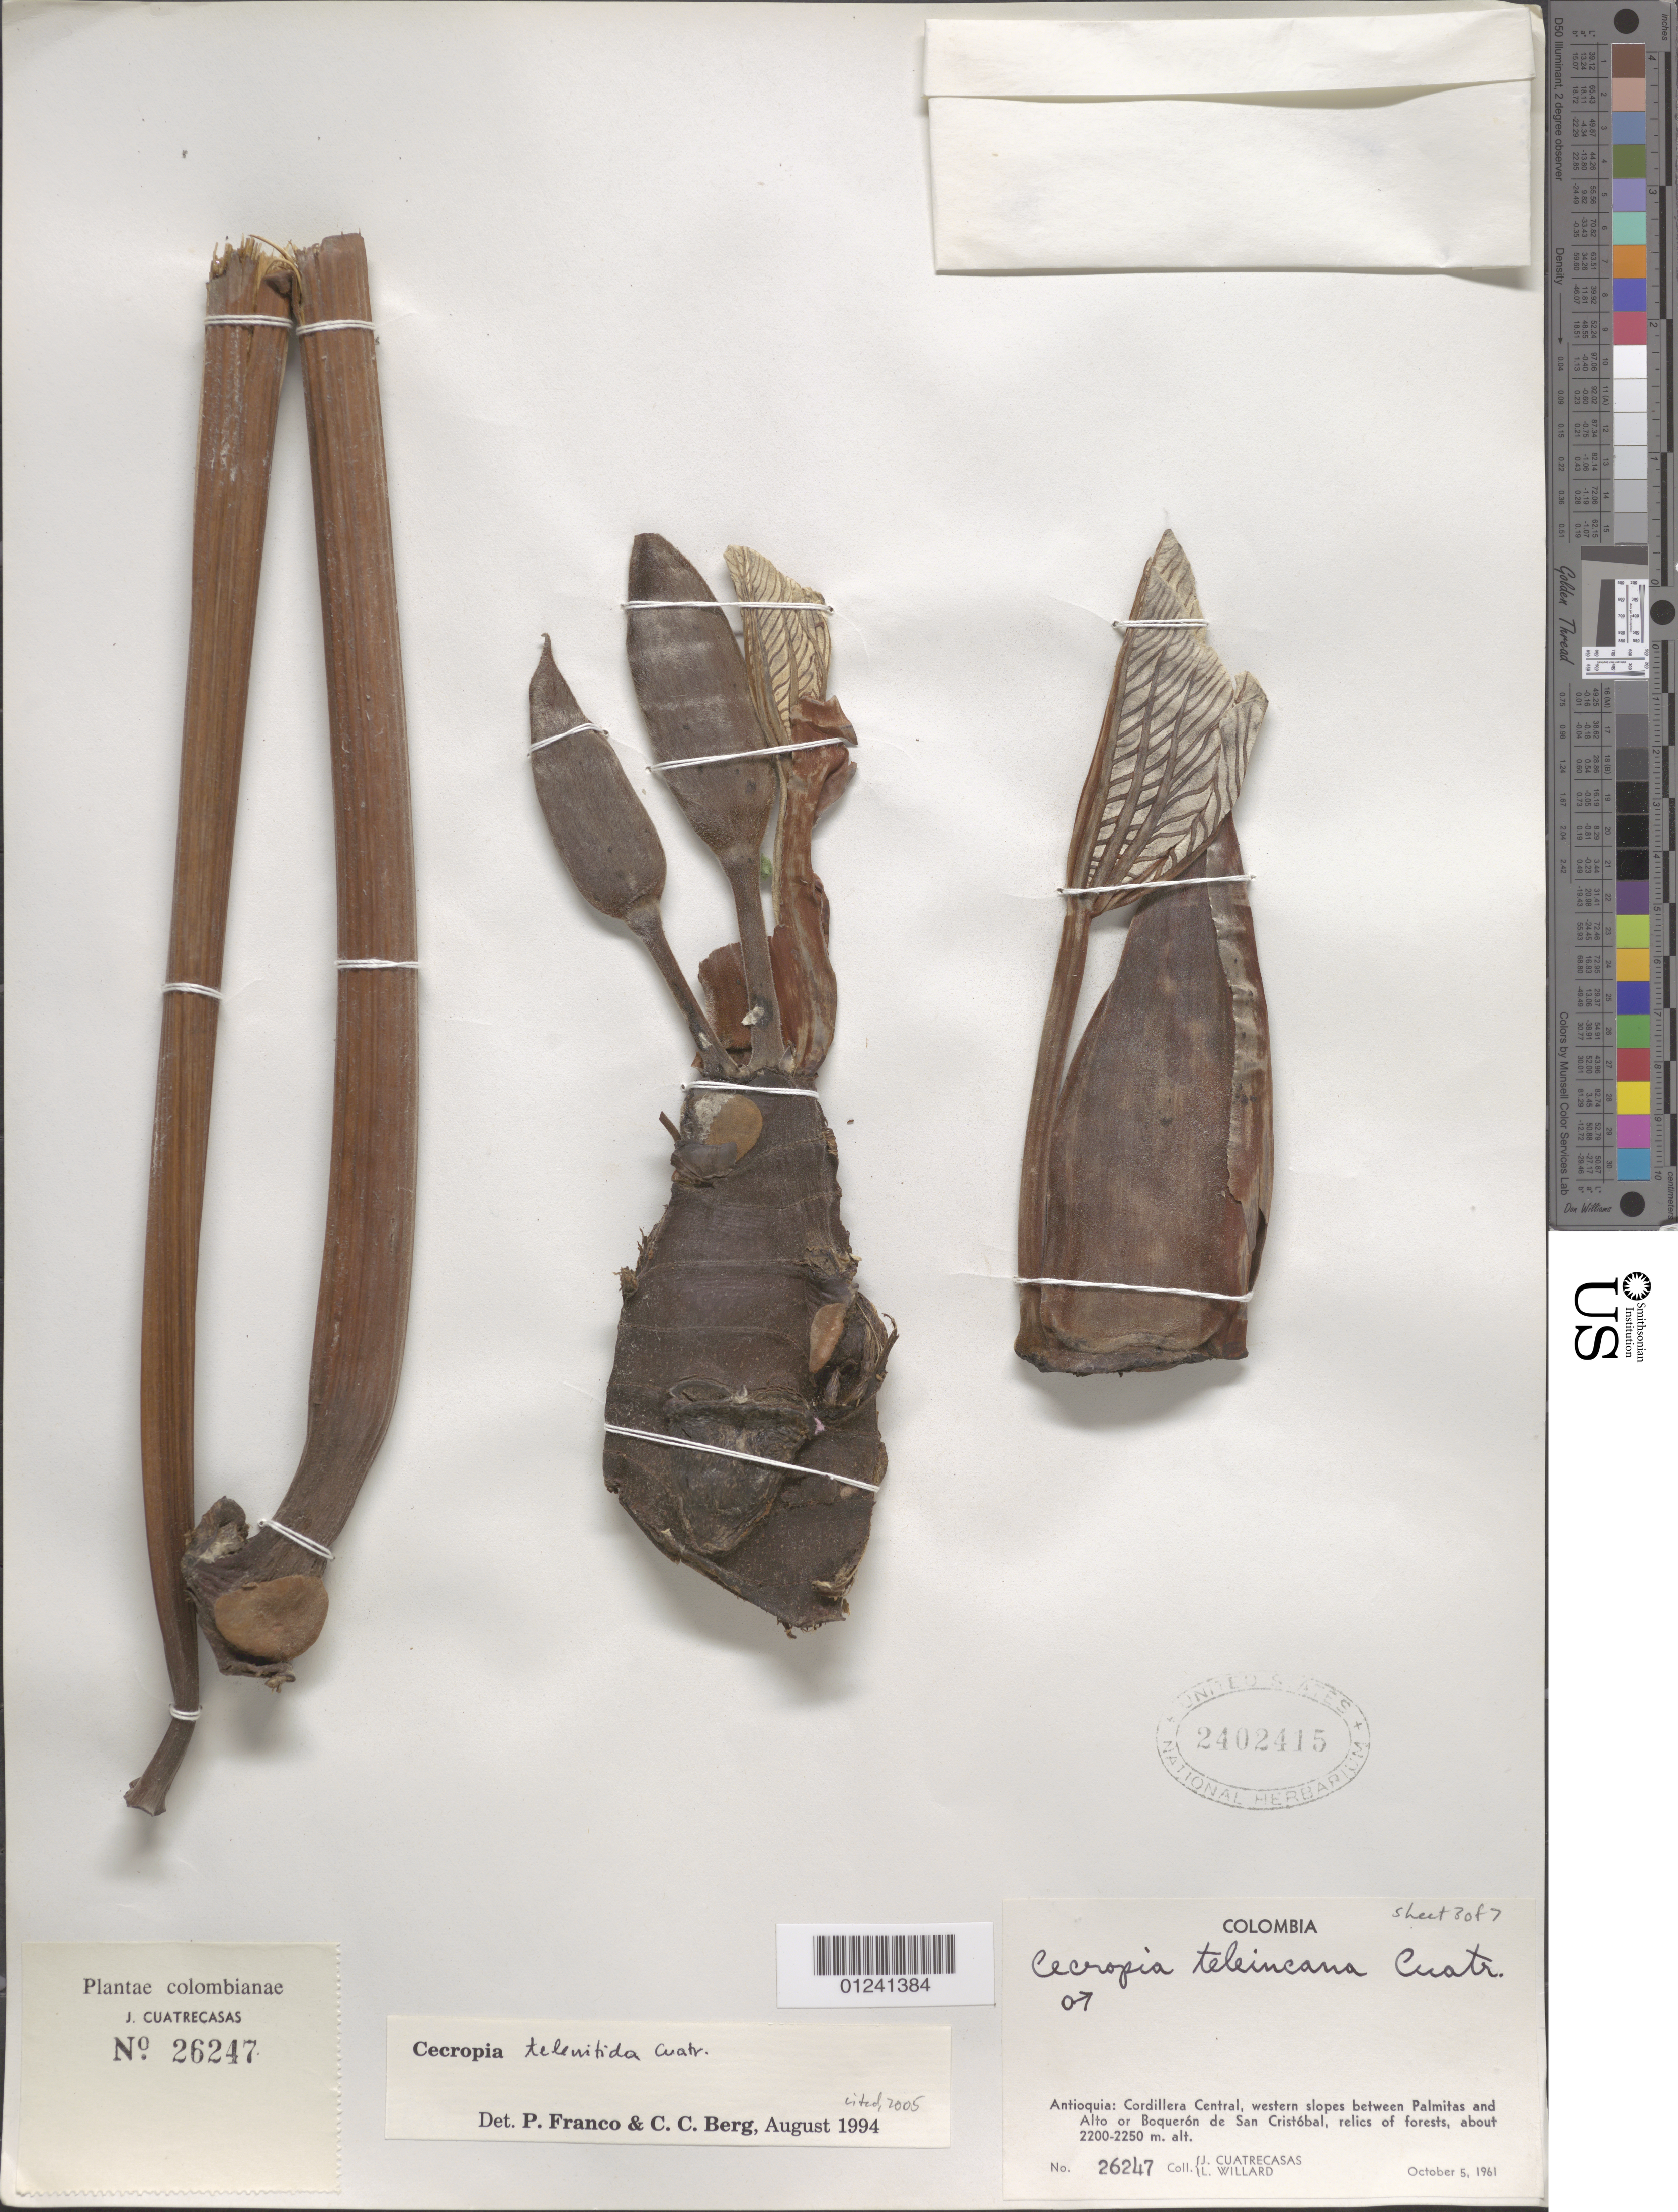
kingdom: Plantae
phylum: Tracheophyta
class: Magnoliopsida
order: Rosales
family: Urticaceae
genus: Cecropia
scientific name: Cecropia telenitida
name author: Cuatrec.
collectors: J. Cuatrecasas & L. Willard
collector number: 26247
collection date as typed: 05 Oct 1961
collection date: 1961-10-05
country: Colombia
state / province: Antioquia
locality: Cordillera Central, western slopes between Palmitas and Alto or Boqueron de San Cristobal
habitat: relics of forest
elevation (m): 2200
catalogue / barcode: US 2402415